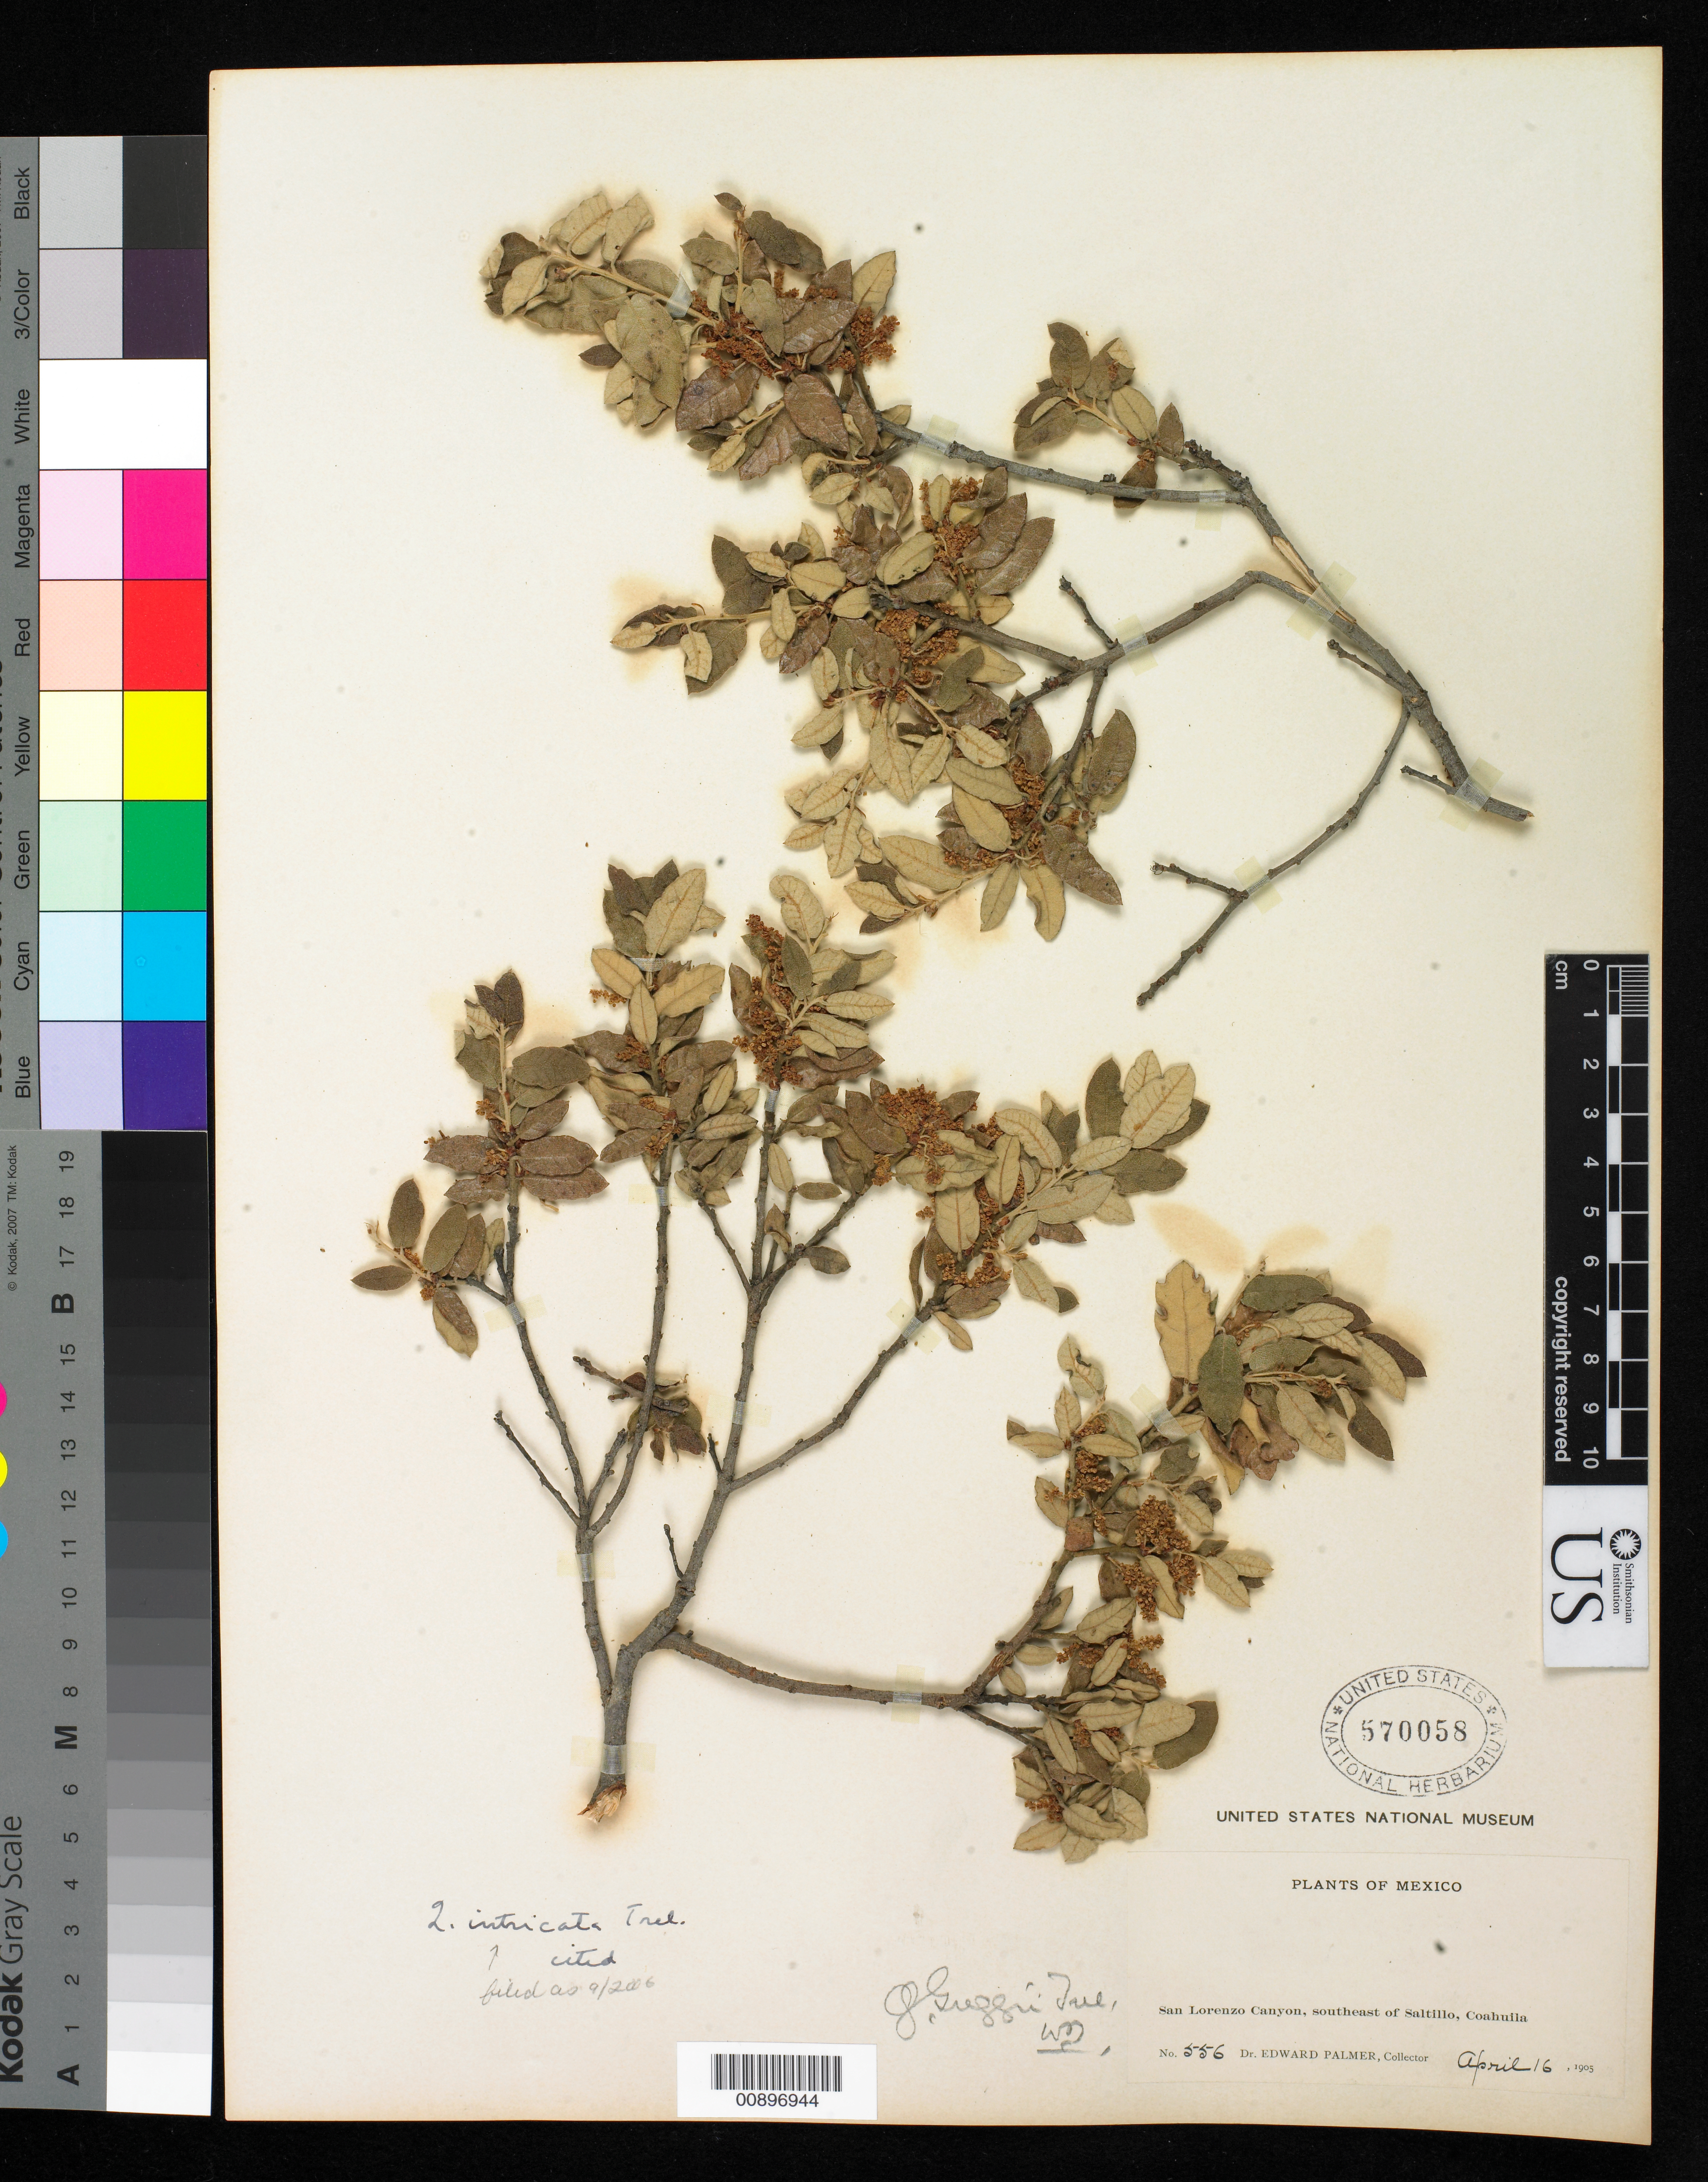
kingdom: Plantae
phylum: Tracheophyta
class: Magnoliopsida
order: Fagales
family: Fagaceae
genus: Quercus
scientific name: Quercus intricata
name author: Trel.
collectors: E. Palmer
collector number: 556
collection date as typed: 16 Apr 1905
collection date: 1905-04-16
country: Mexico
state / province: Coahuila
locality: San Lorenzo Canyon, southeast of Saltillo, Coahuila.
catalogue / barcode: US 570058